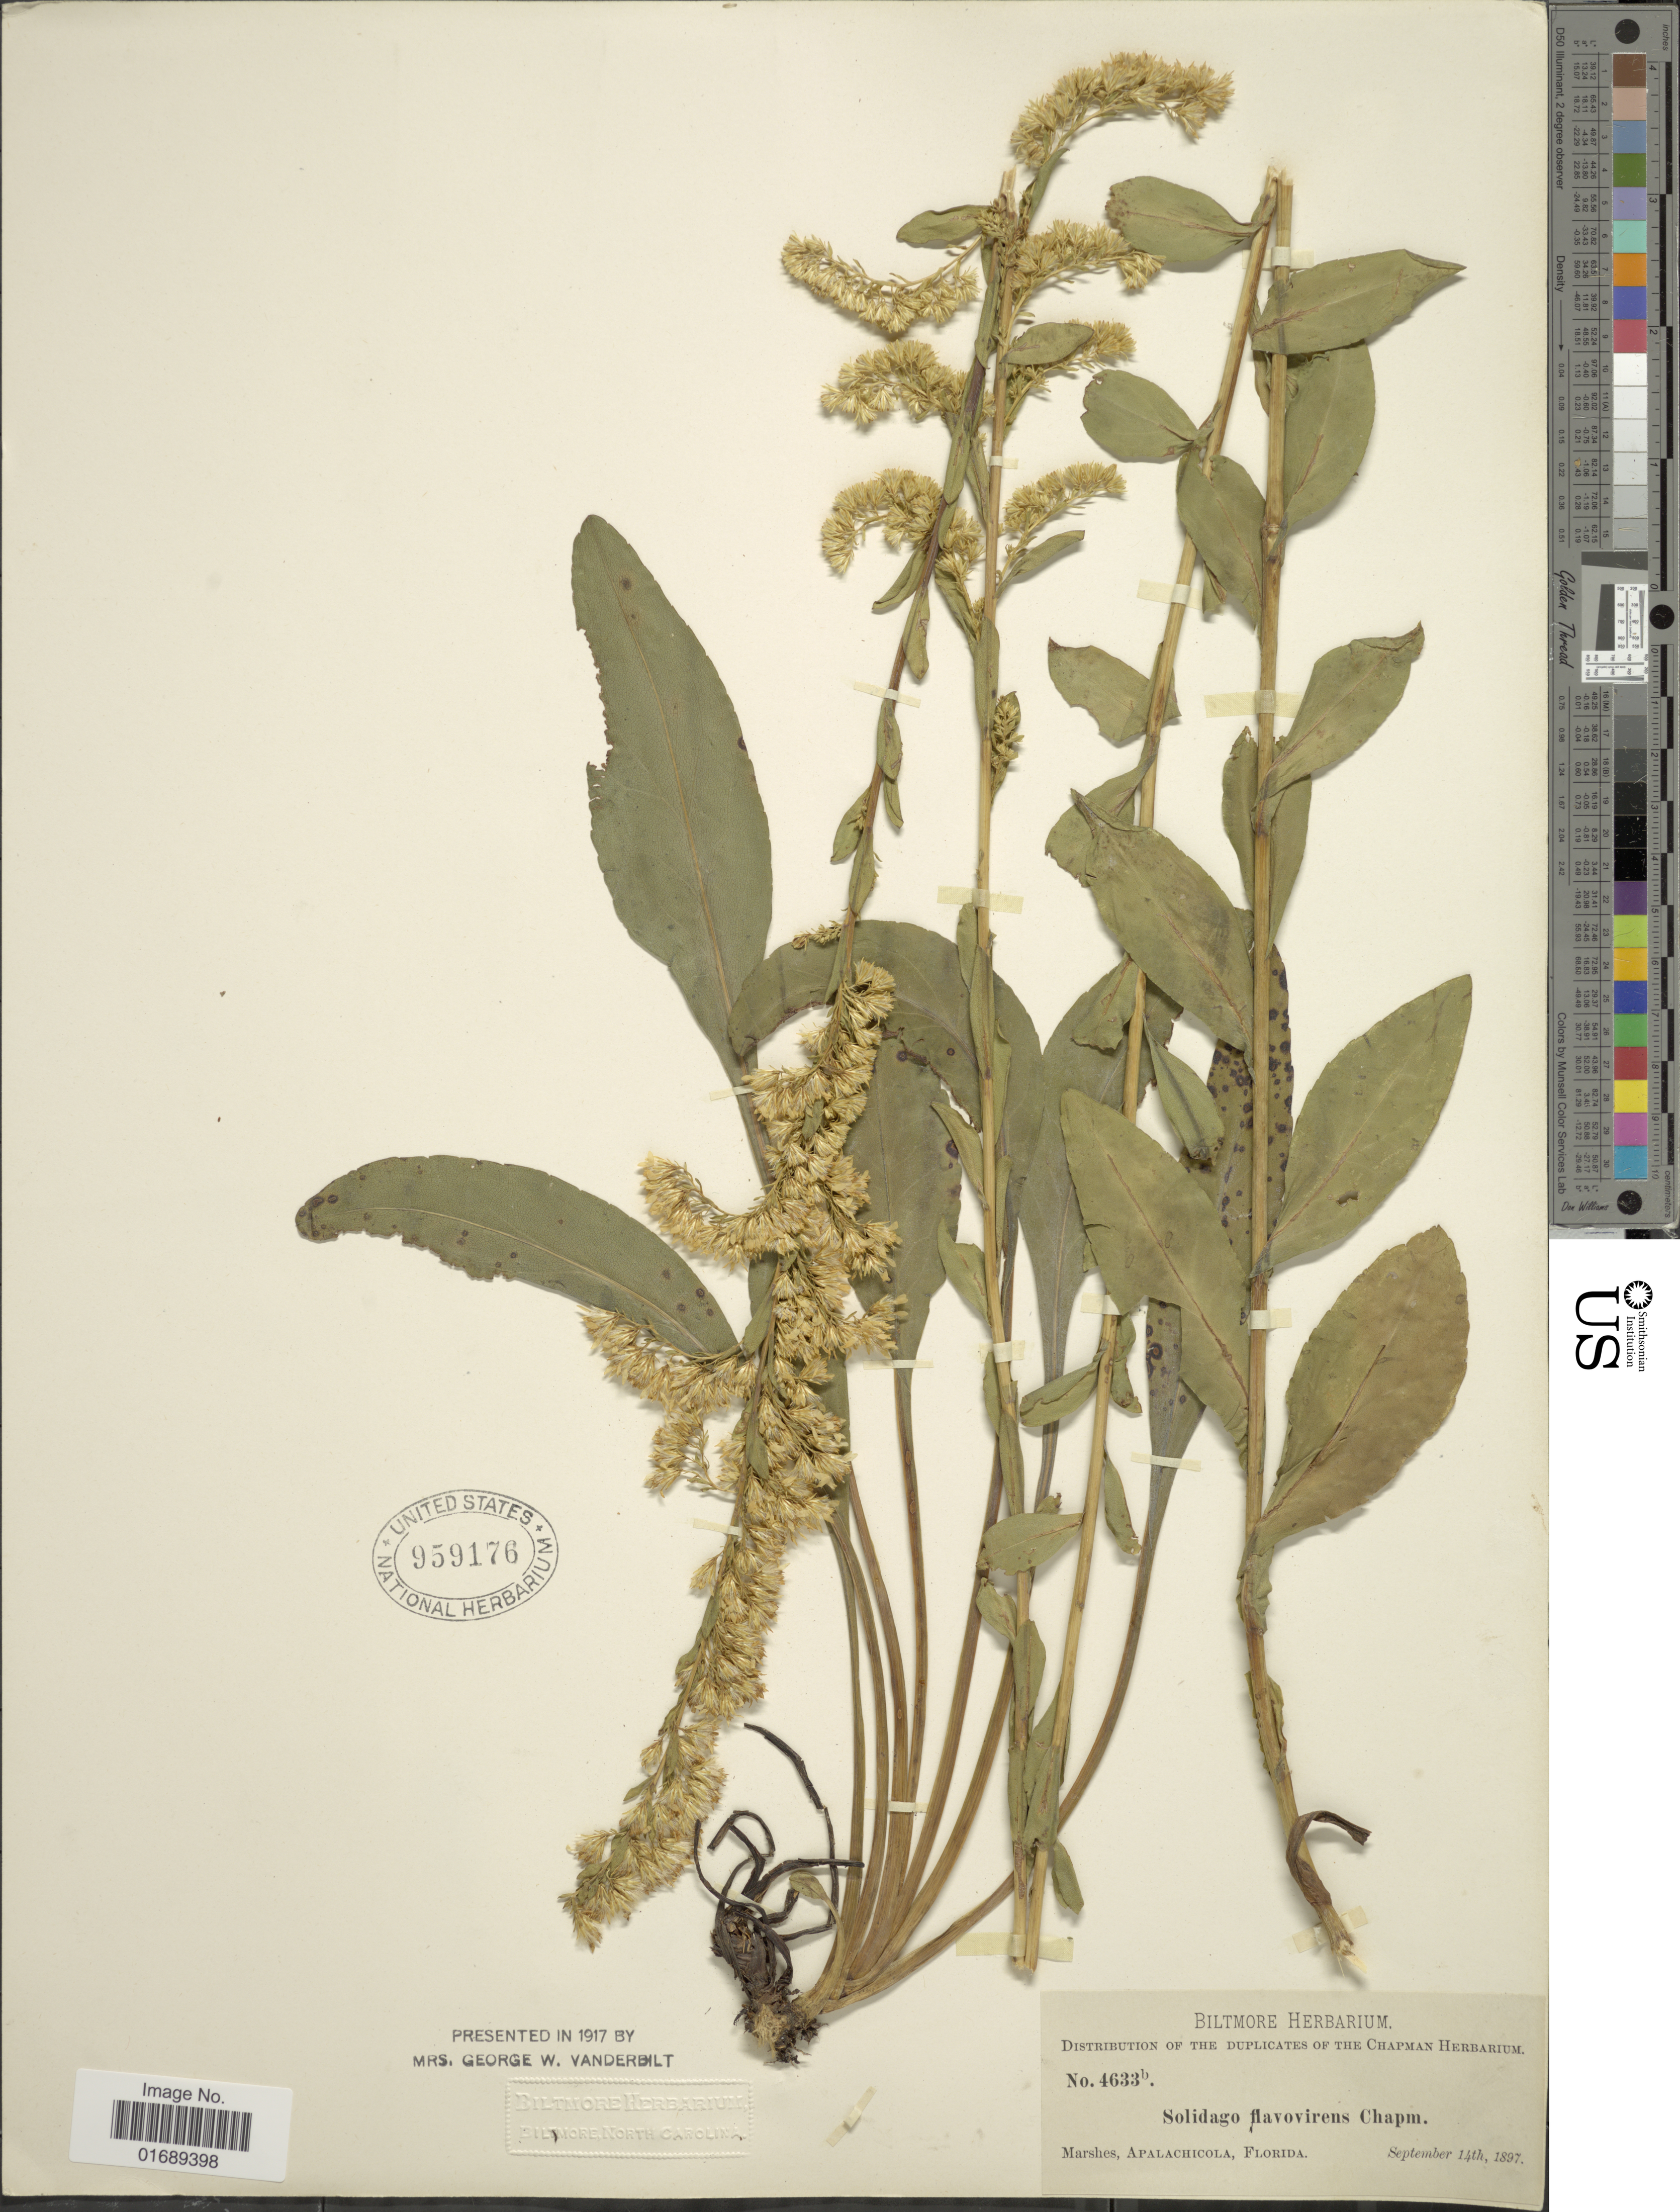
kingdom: Plantae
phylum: Tracheophyta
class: Magnoliopsida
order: Asterales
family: Asteraceae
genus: Solidago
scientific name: Solidago patula var. strictula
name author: Torr. & A. Gray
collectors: ex herb. Biltmore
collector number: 4633b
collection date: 1897-09-14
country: United States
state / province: Florida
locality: Marshes, Apalachicola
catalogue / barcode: US 959176